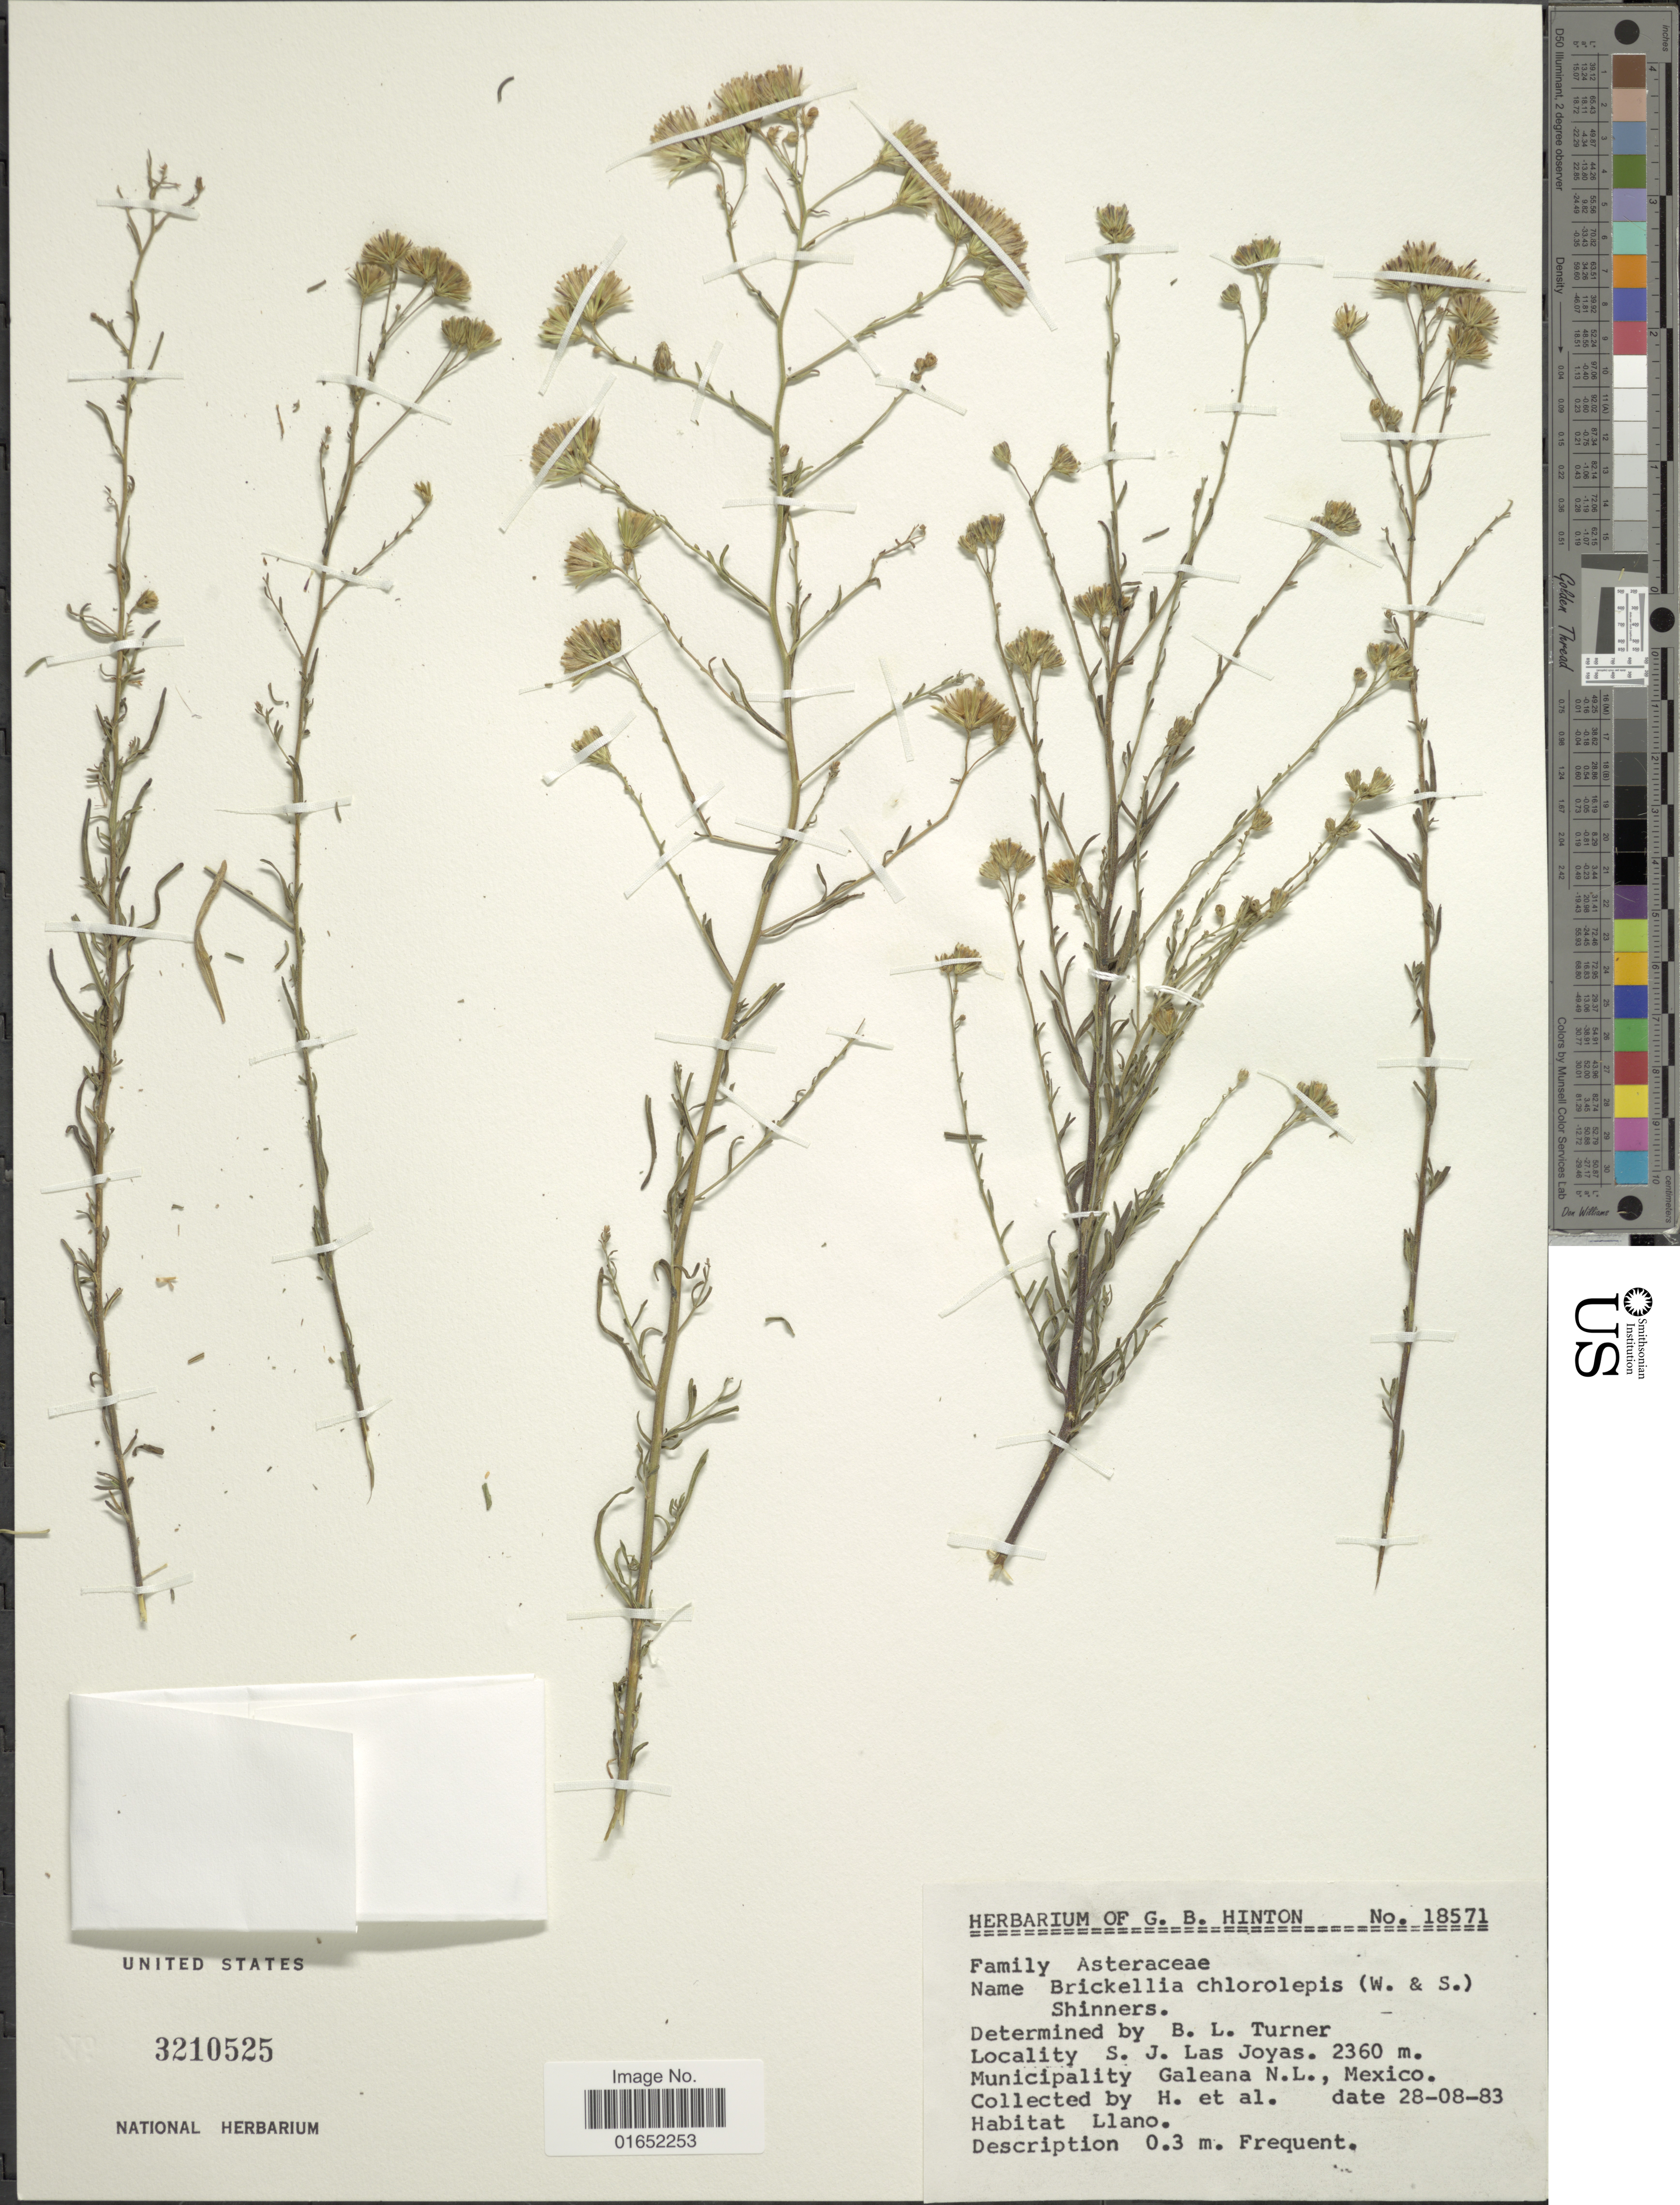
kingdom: Plantae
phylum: Tracheophyta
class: Magnoliopsida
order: Asterales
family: Asteraceae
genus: Brickellia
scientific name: Brickellia rosmarinifolia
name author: (Vent.) W.A. Weber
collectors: G. B. Hinton & et al.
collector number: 18571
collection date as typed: Transcribed d/m/y: 28/8/83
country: Mexico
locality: S.J. Las Joyas. Municipality Galeana N.L.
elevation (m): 2360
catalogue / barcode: US 3210525